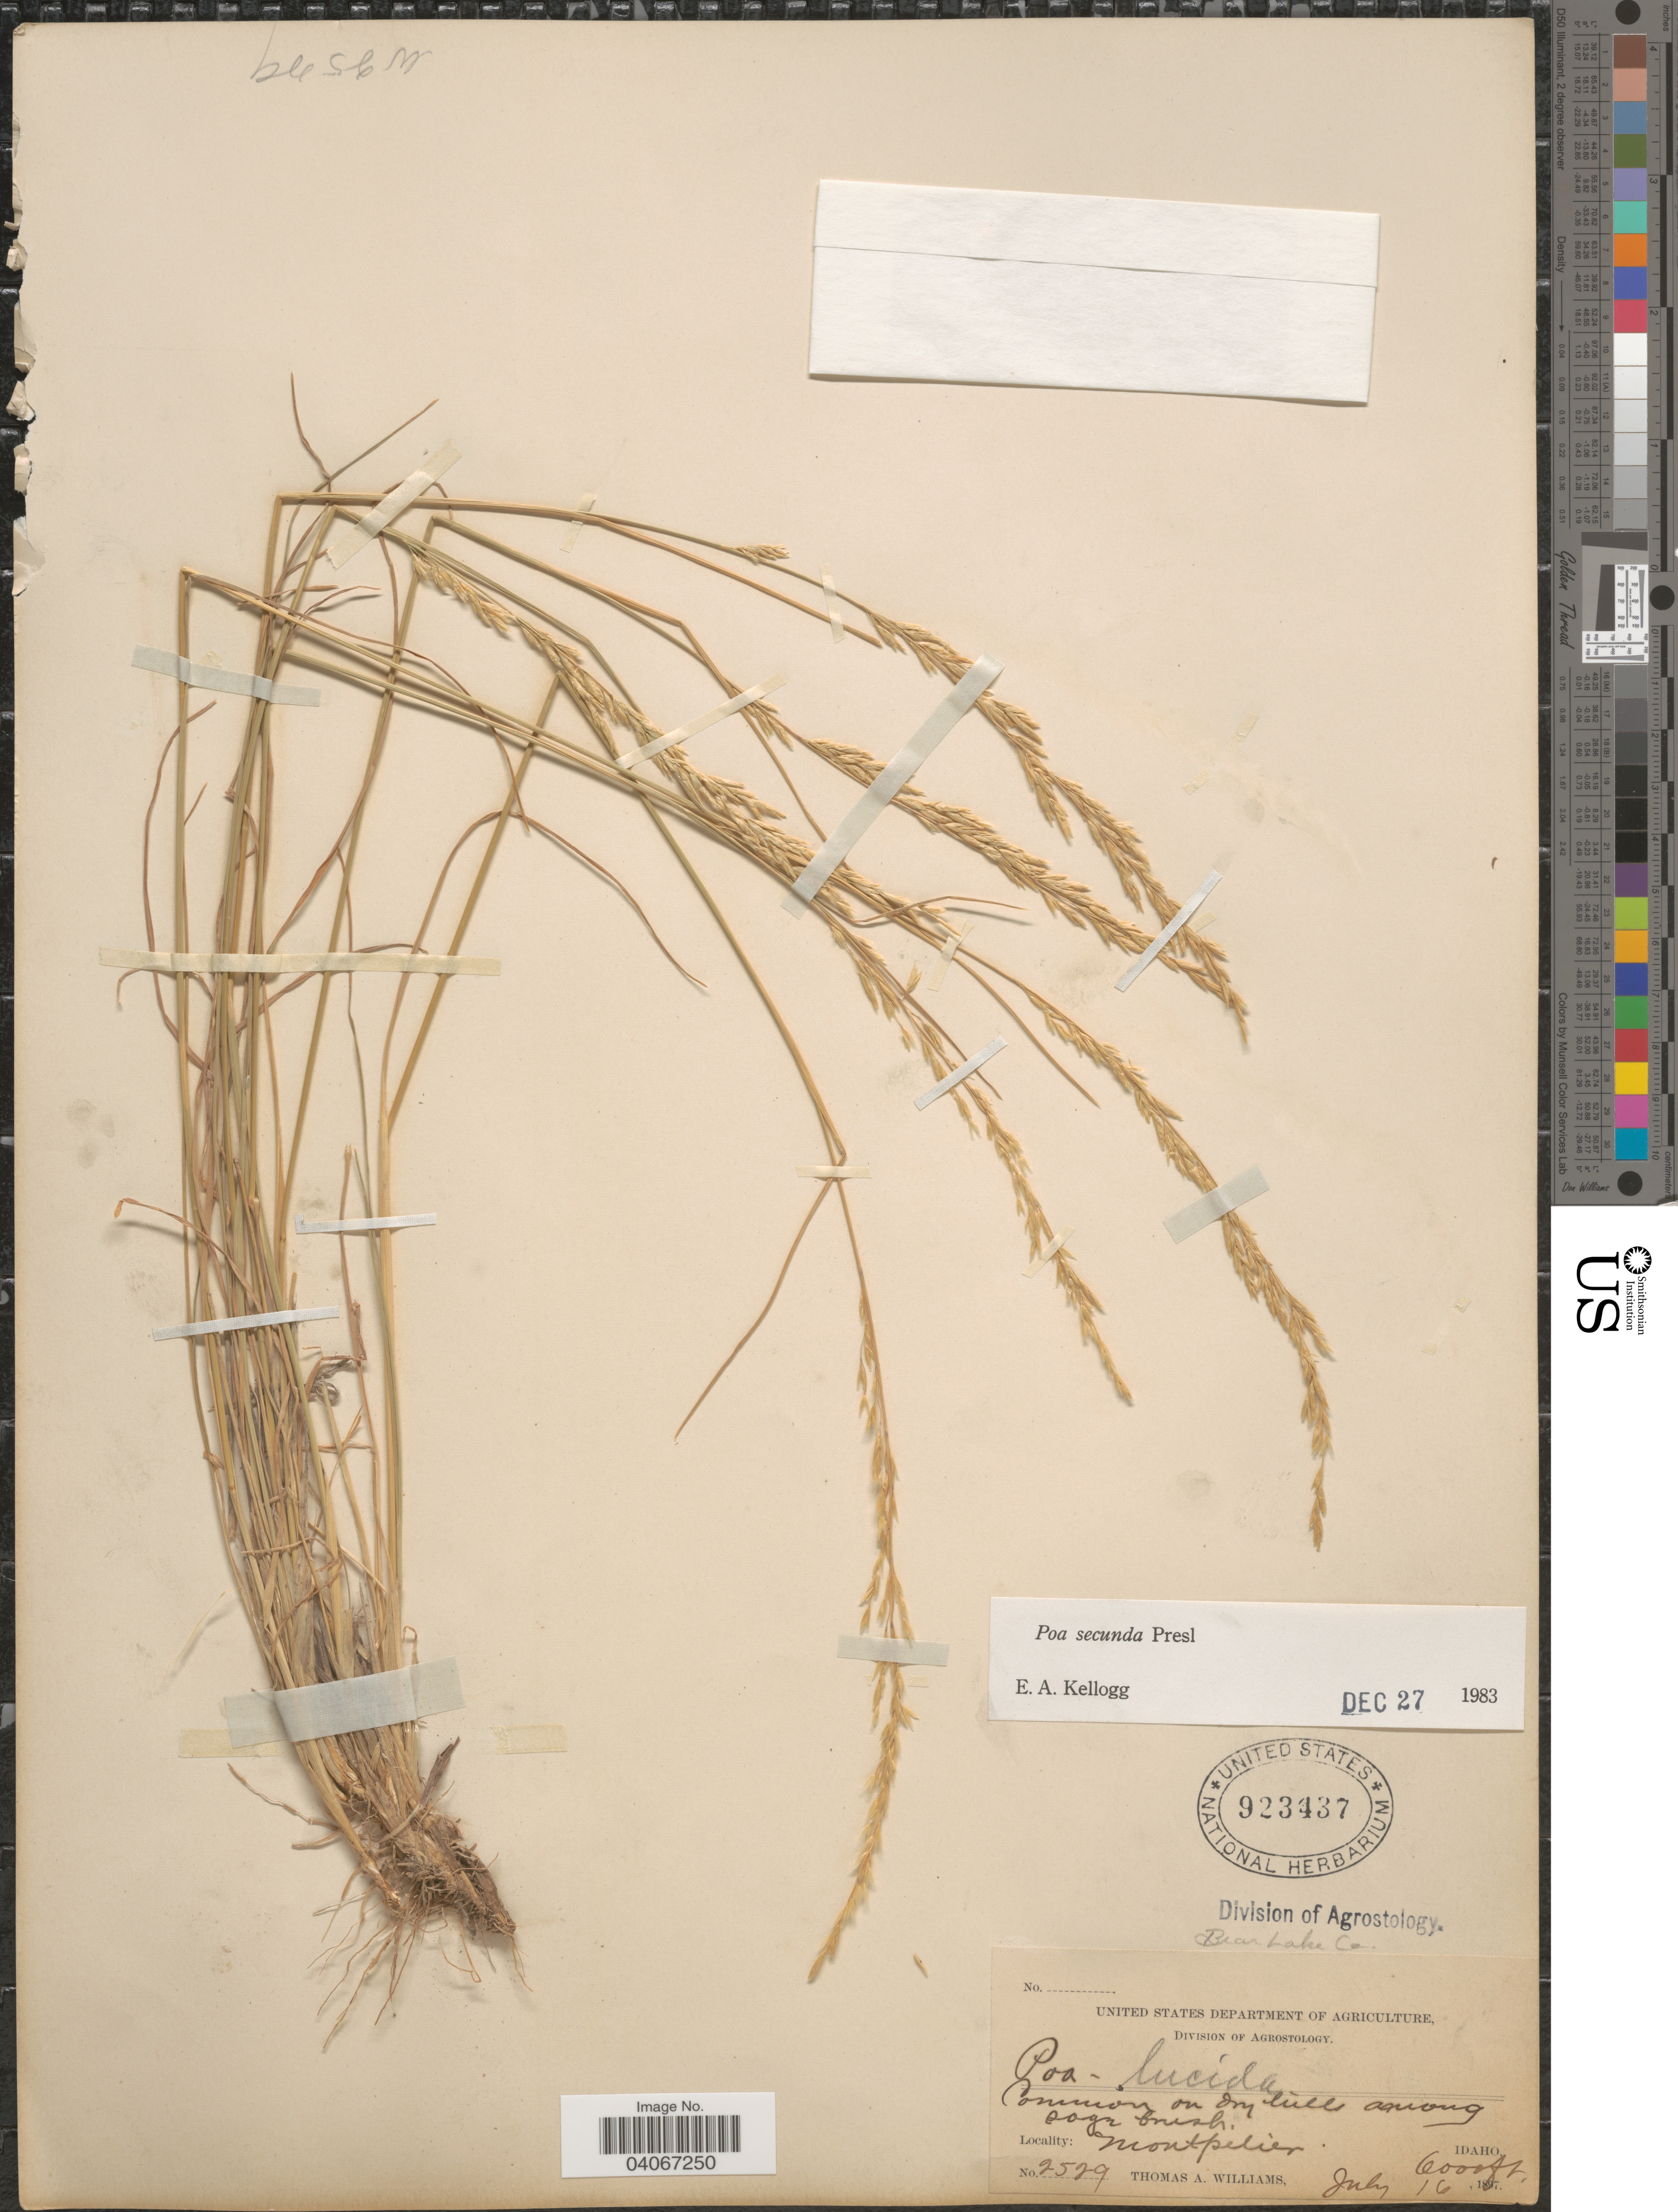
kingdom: Plantae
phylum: Tracheophyta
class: Liliopsida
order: Poales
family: Poaceae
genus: Poa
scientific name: Poa secunda subsp. secunda var. secunda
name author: J. Presl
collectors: T. A. Williams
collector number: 2529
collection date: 1897-07-16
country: United States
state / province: Idaho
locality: Montpelier. Bear Lake Co.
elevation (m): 1829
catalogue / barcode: US 923437